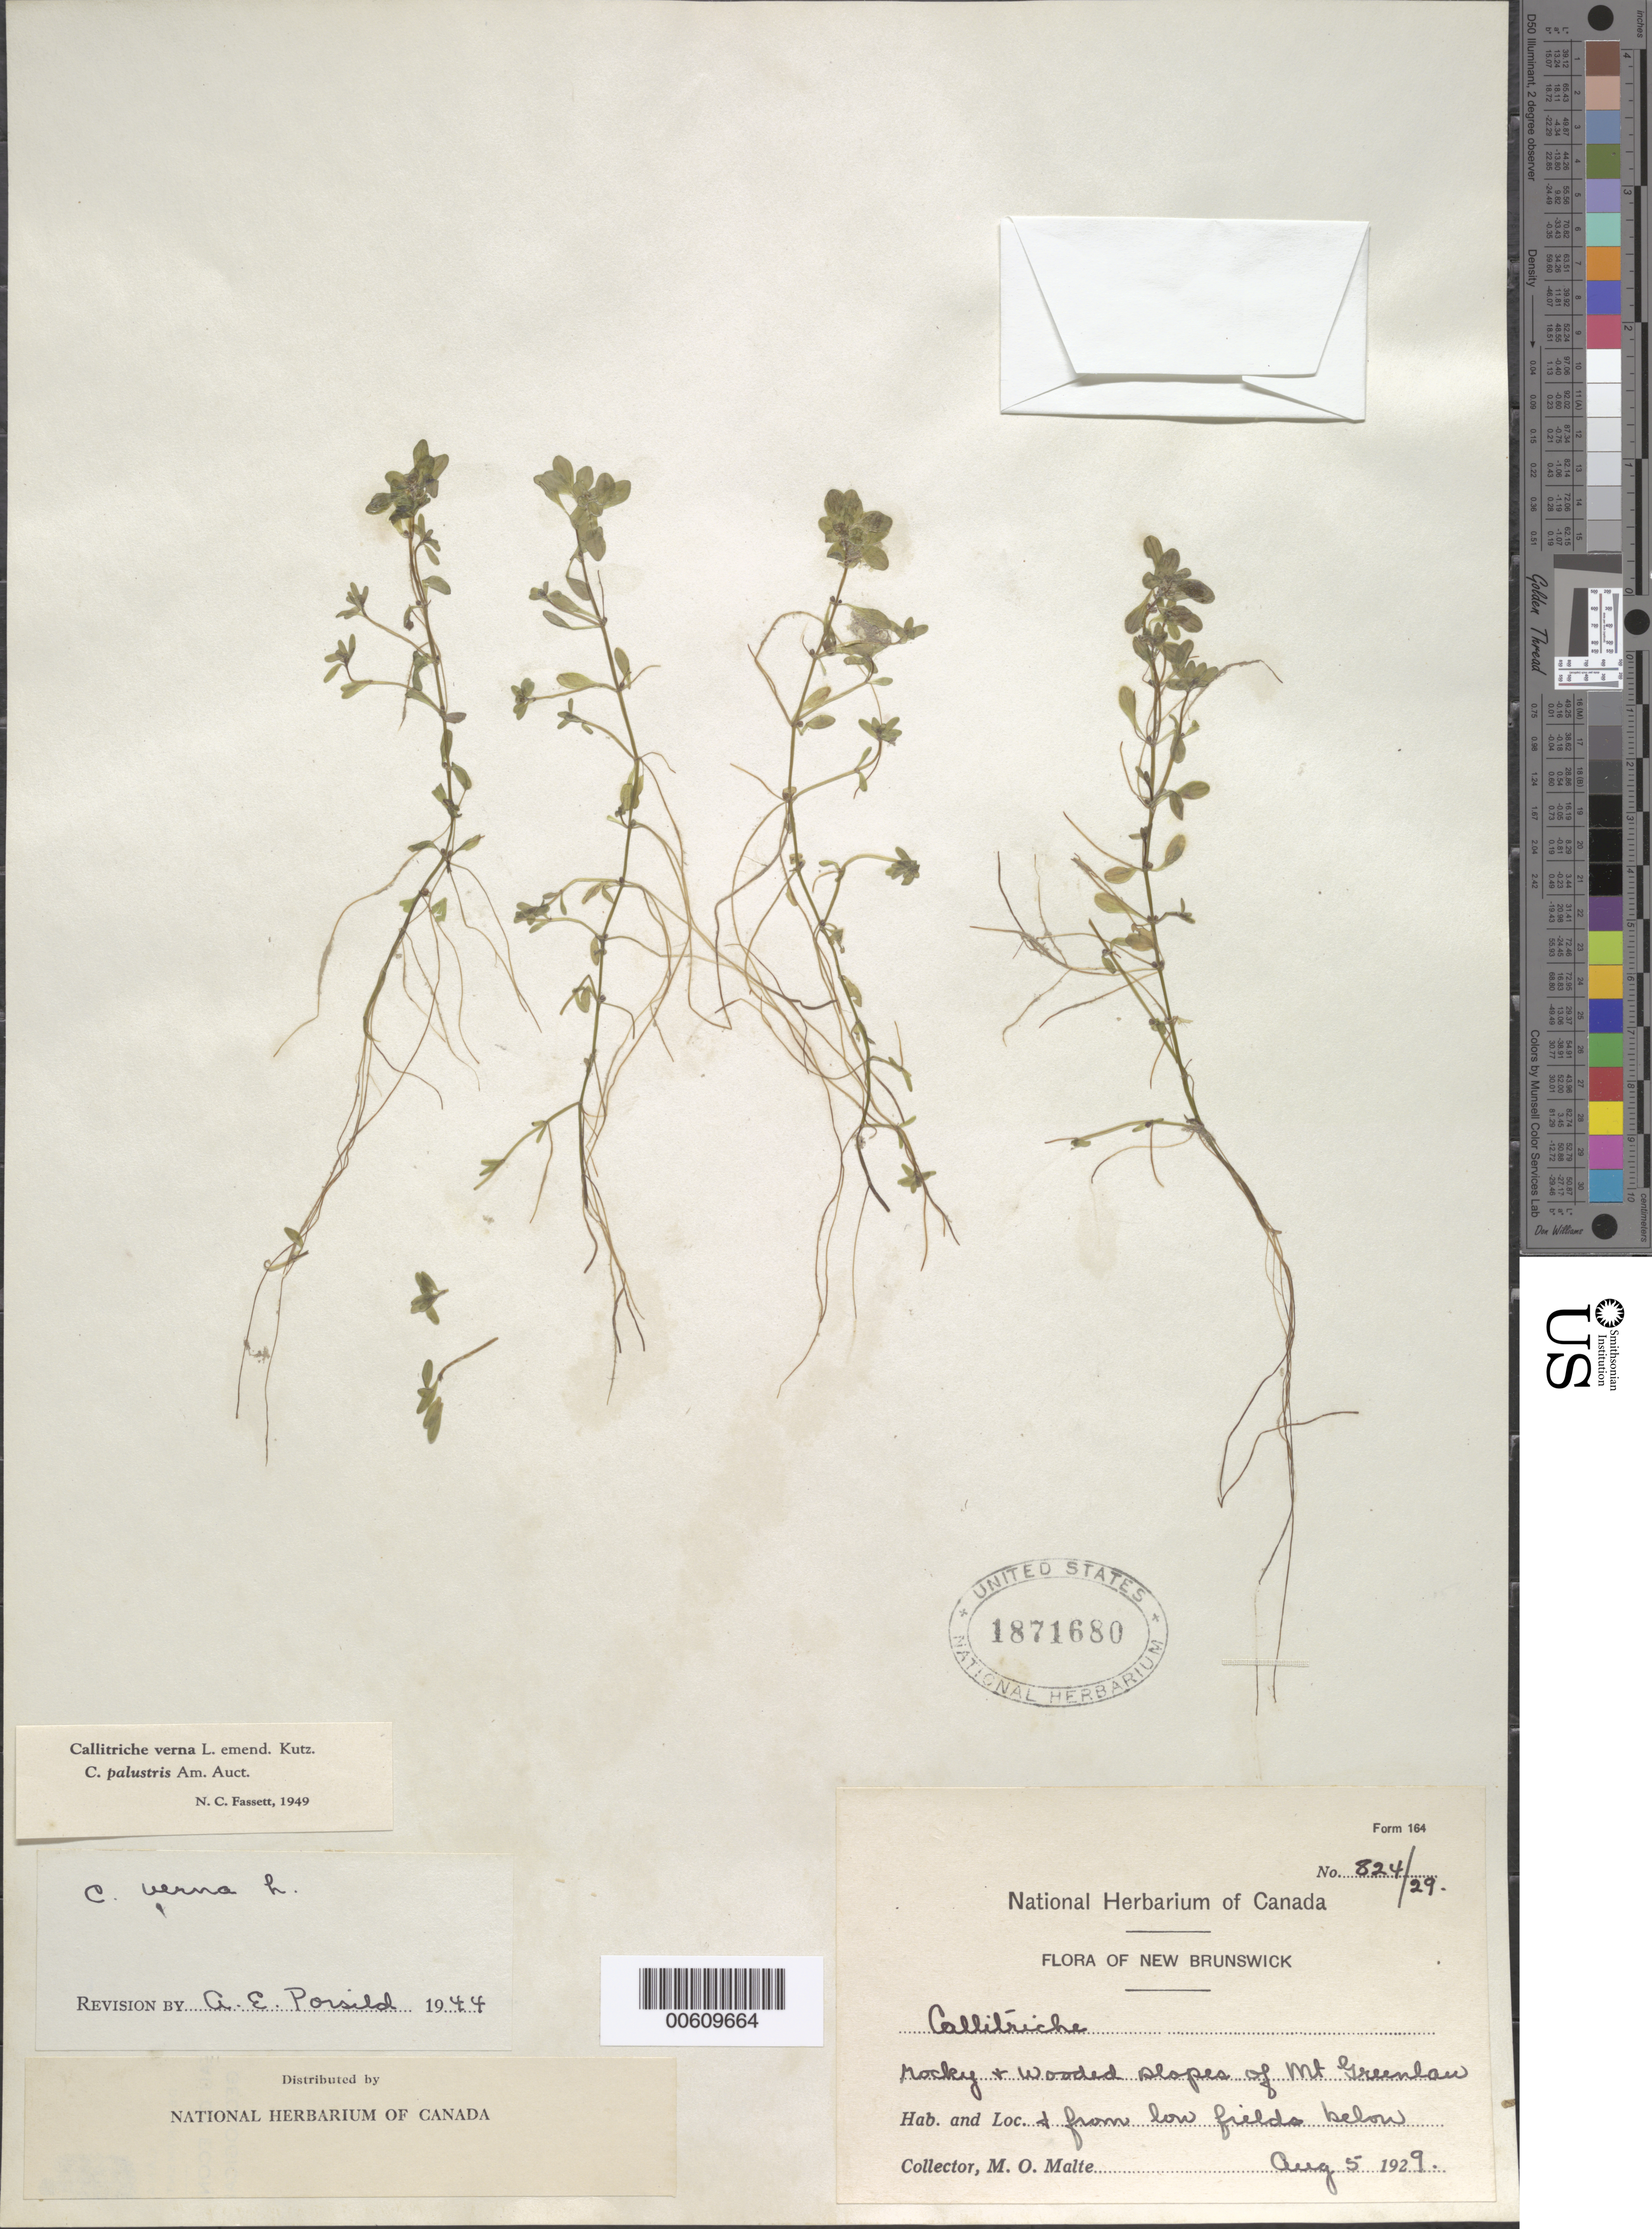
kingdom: Plantae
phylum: Tracheophyta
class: Magnoliopsida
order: Lamiales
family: Plantaginaceae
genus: Callitriche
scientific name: Callitriche verna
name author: L.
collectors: M. Malte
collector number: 824/29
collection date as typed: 05 Aug 1929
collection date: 1929-08-05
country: Canada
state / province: New Brunswick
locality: Mt. Greenlan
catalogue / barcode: US 1871680